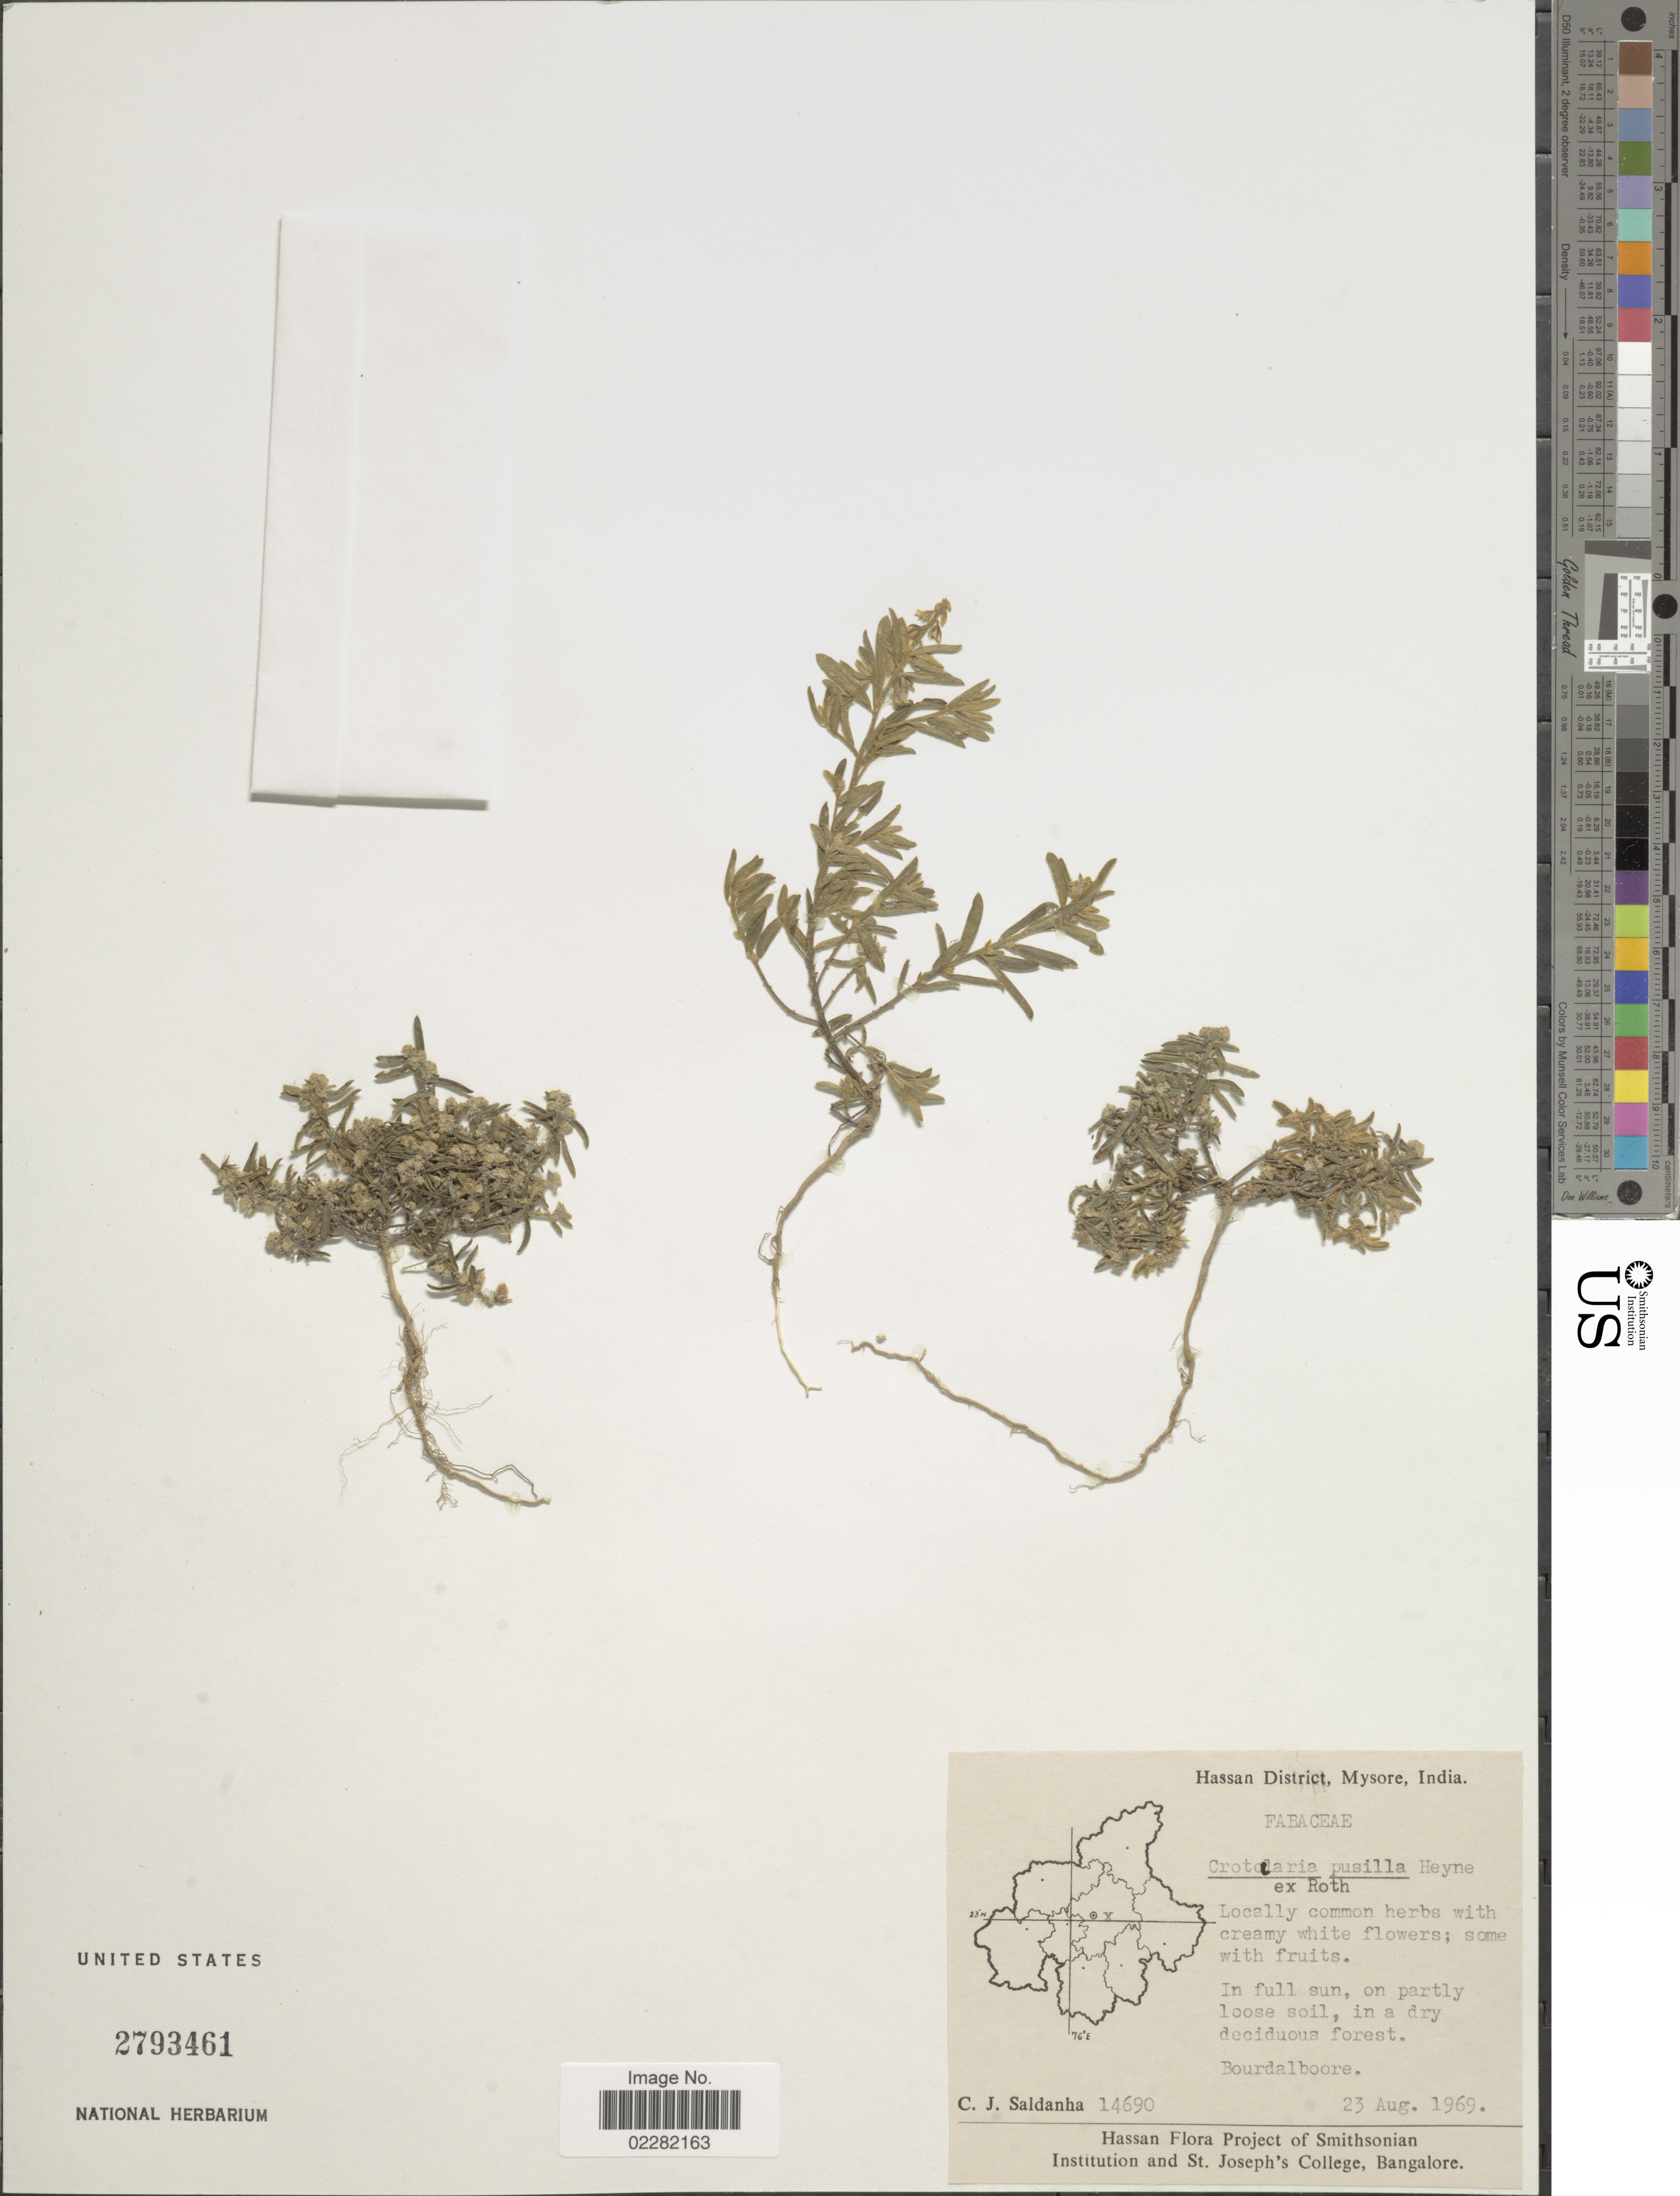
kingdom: Plantae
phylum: Tracheophyta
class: Magnoliopsida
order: Fabales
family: Fabaceae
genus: Crotalaria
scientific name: Crotalaria pusilla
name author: DC.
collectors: C. J. Saldanha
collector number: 14690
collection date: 1969-08-23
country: India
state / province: Karnataka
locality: Hassan District, Mysore, Bourdalboore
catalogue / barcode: US 2793461